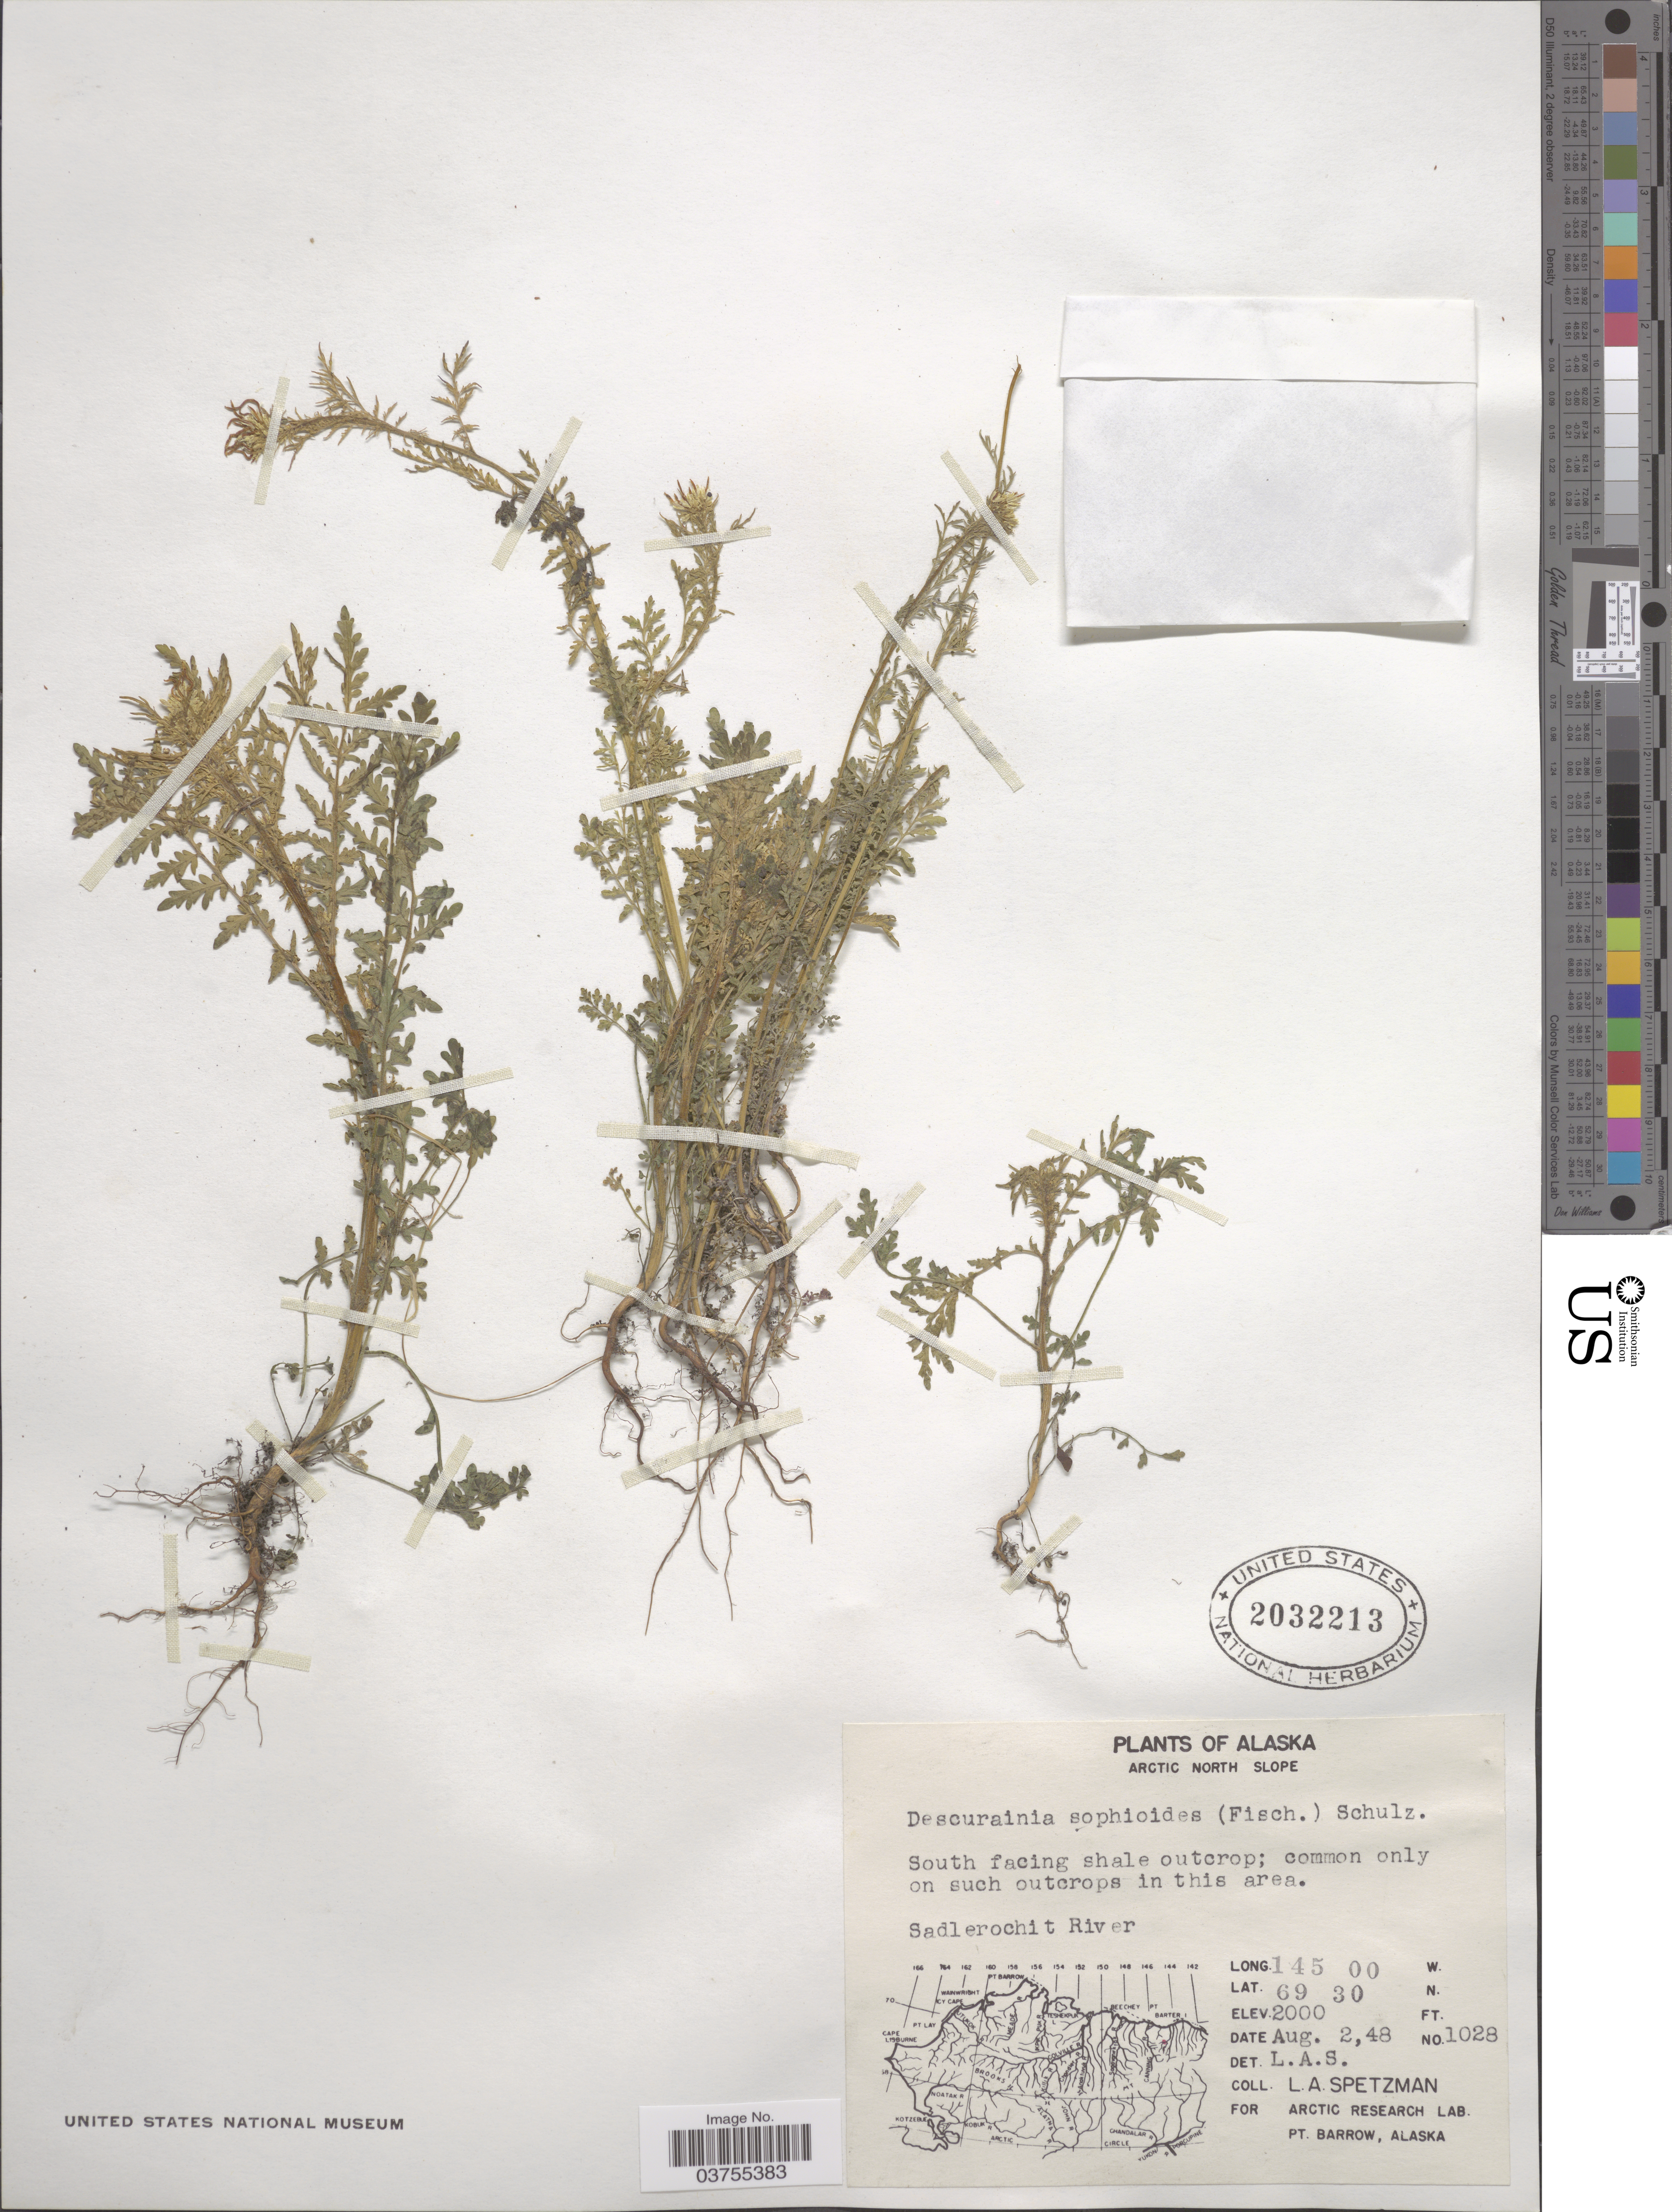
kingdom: Plantae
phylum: Tracheophyta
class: Magnoliopsida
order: Brassicales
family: Brassicaceae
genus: Descurainia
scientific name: Descurainia sophioides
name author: (Fisch.) O.E. Schultz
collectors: L. Spetzman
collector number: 1028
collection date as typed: Transcribed d/m/y: 2/8/48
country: United States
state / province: Alaska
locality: Arctic North Slope. South facing shale outcrop. Sadlerochit River.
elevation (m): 610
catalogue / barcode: US 2032213